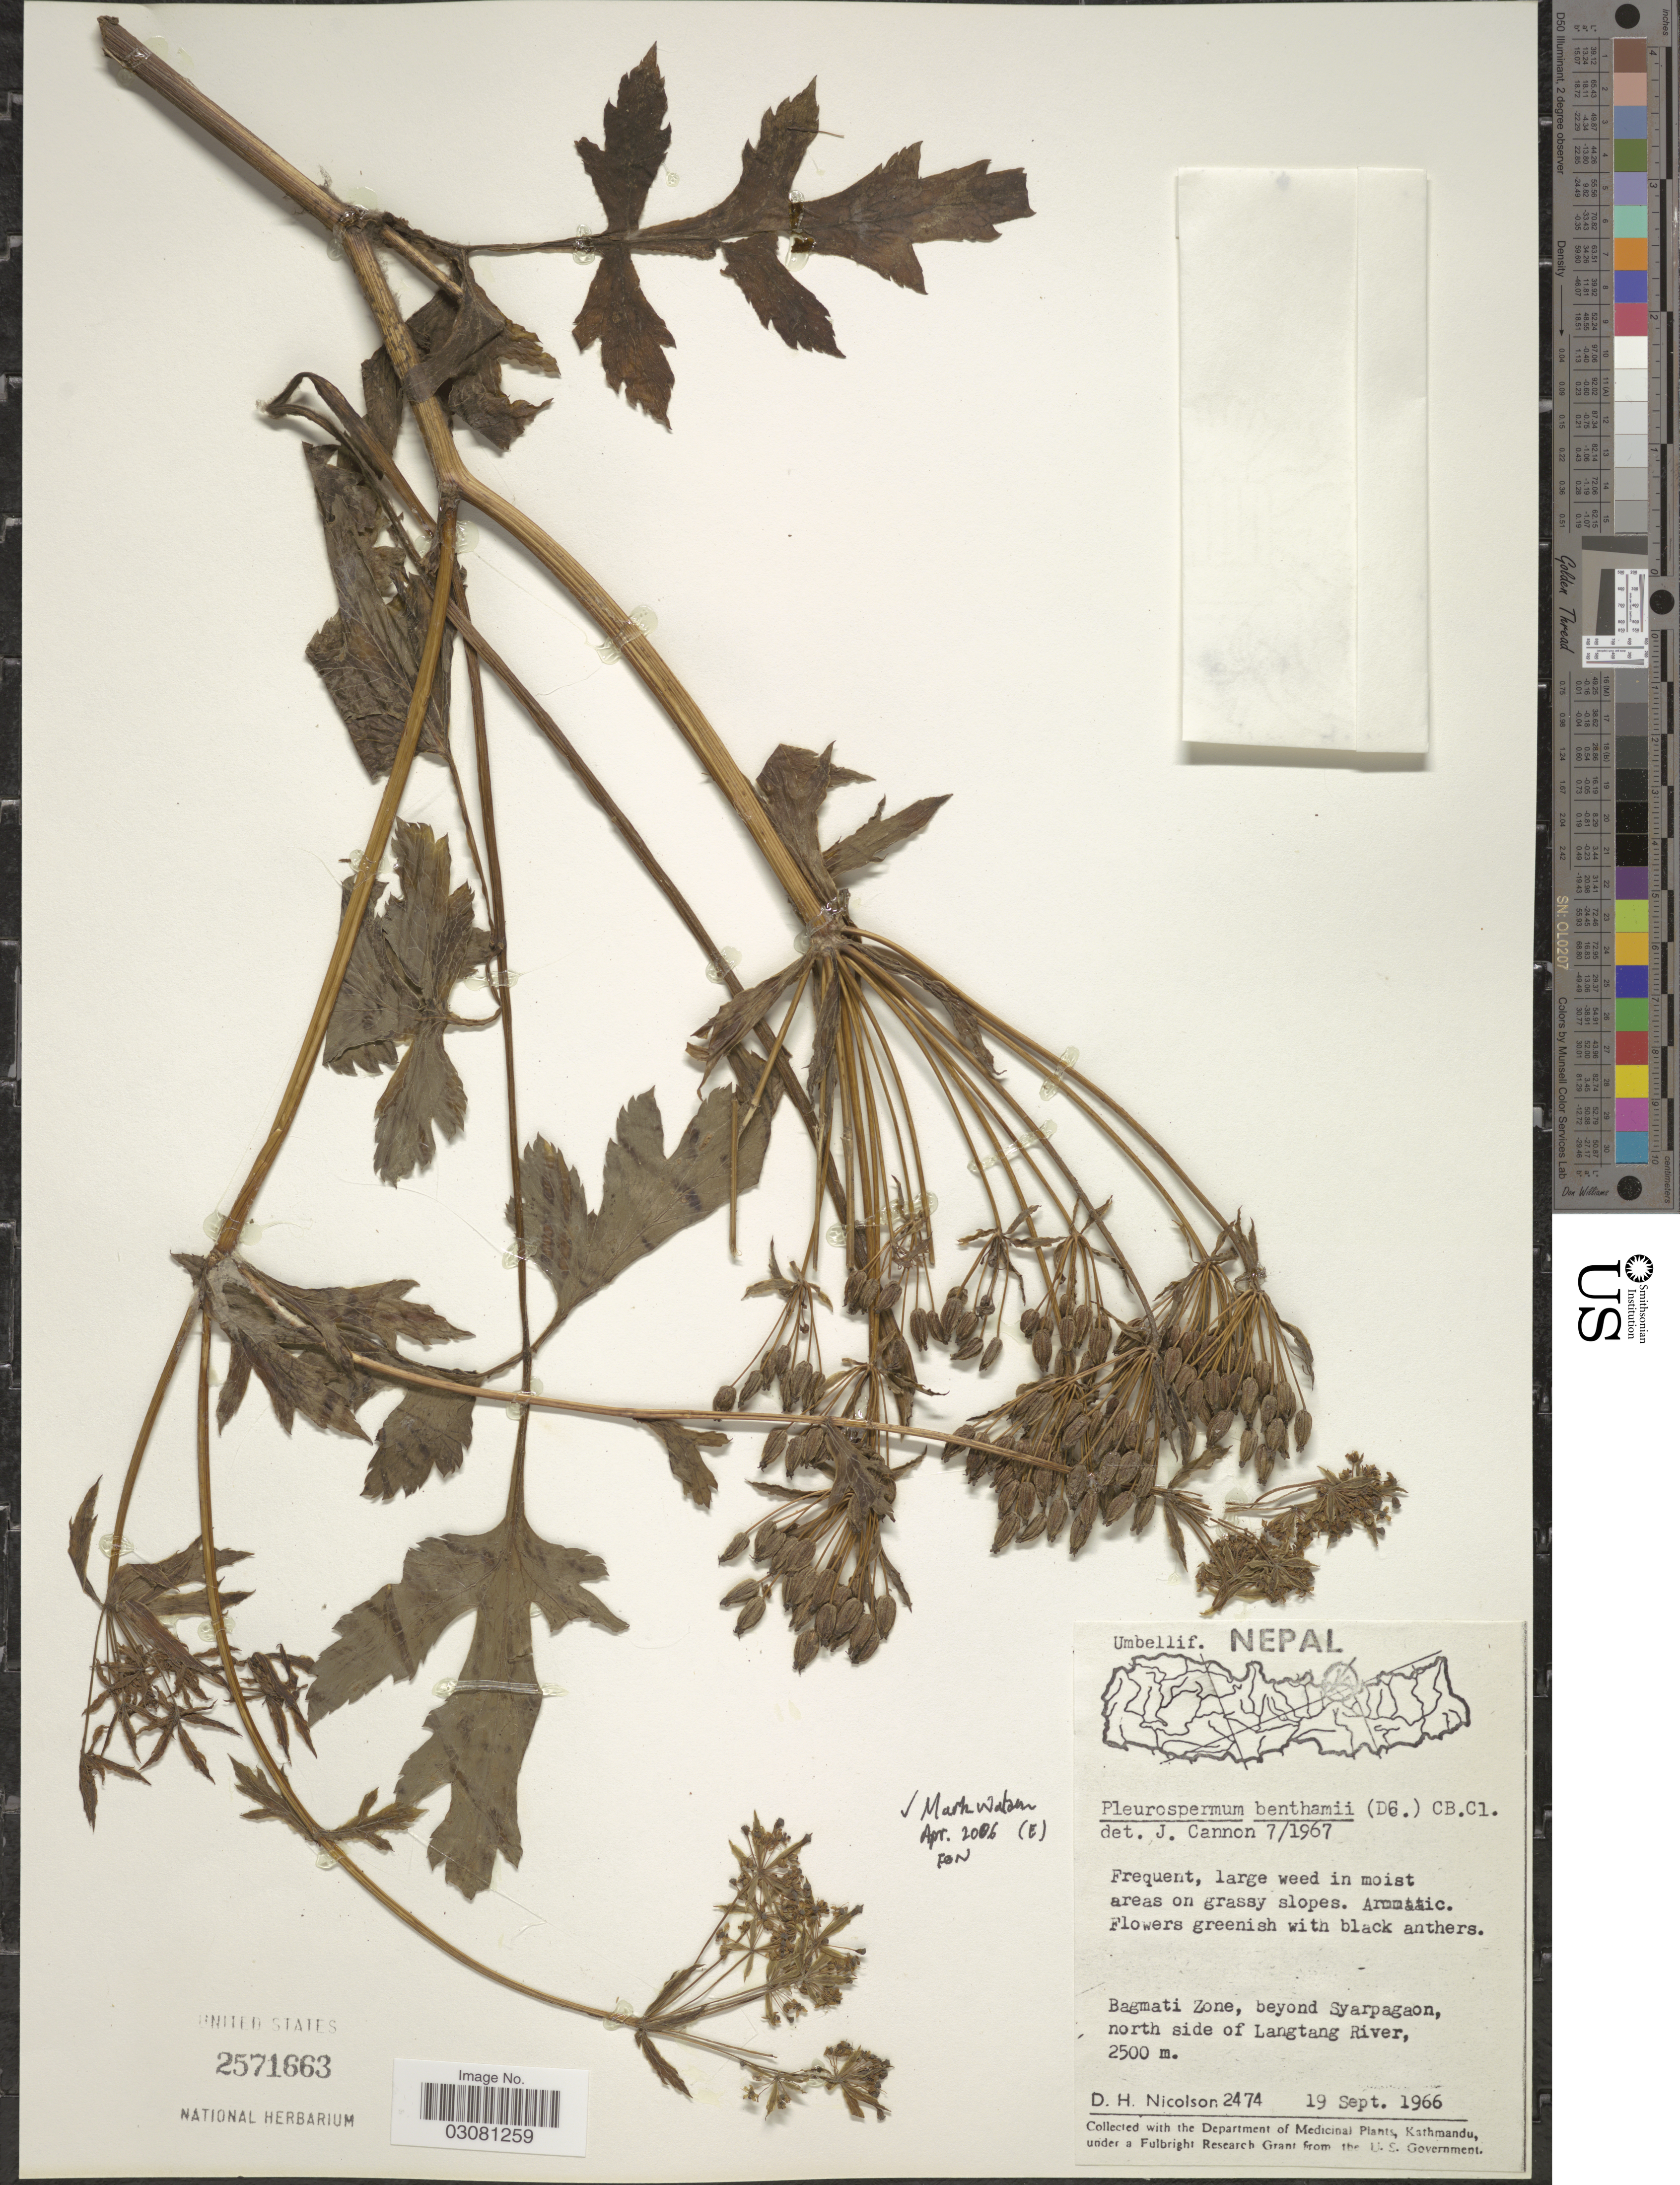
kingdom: Plantae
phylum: Tracheophyta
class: Magnoliopsida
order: Apiales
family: Apiaceae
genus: Pleurospermum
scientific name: Pleurospermum benthamii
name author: (Wall. ex DC.) C.B. Clarke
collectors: D. H. Nicolson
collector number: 2474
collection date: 1966-09-19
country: Nepal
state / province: Bagmati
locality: Bagmati Zone, beyond Syarpagaon, north side of Lantang River.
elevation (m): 2500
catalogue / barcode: US 2571663